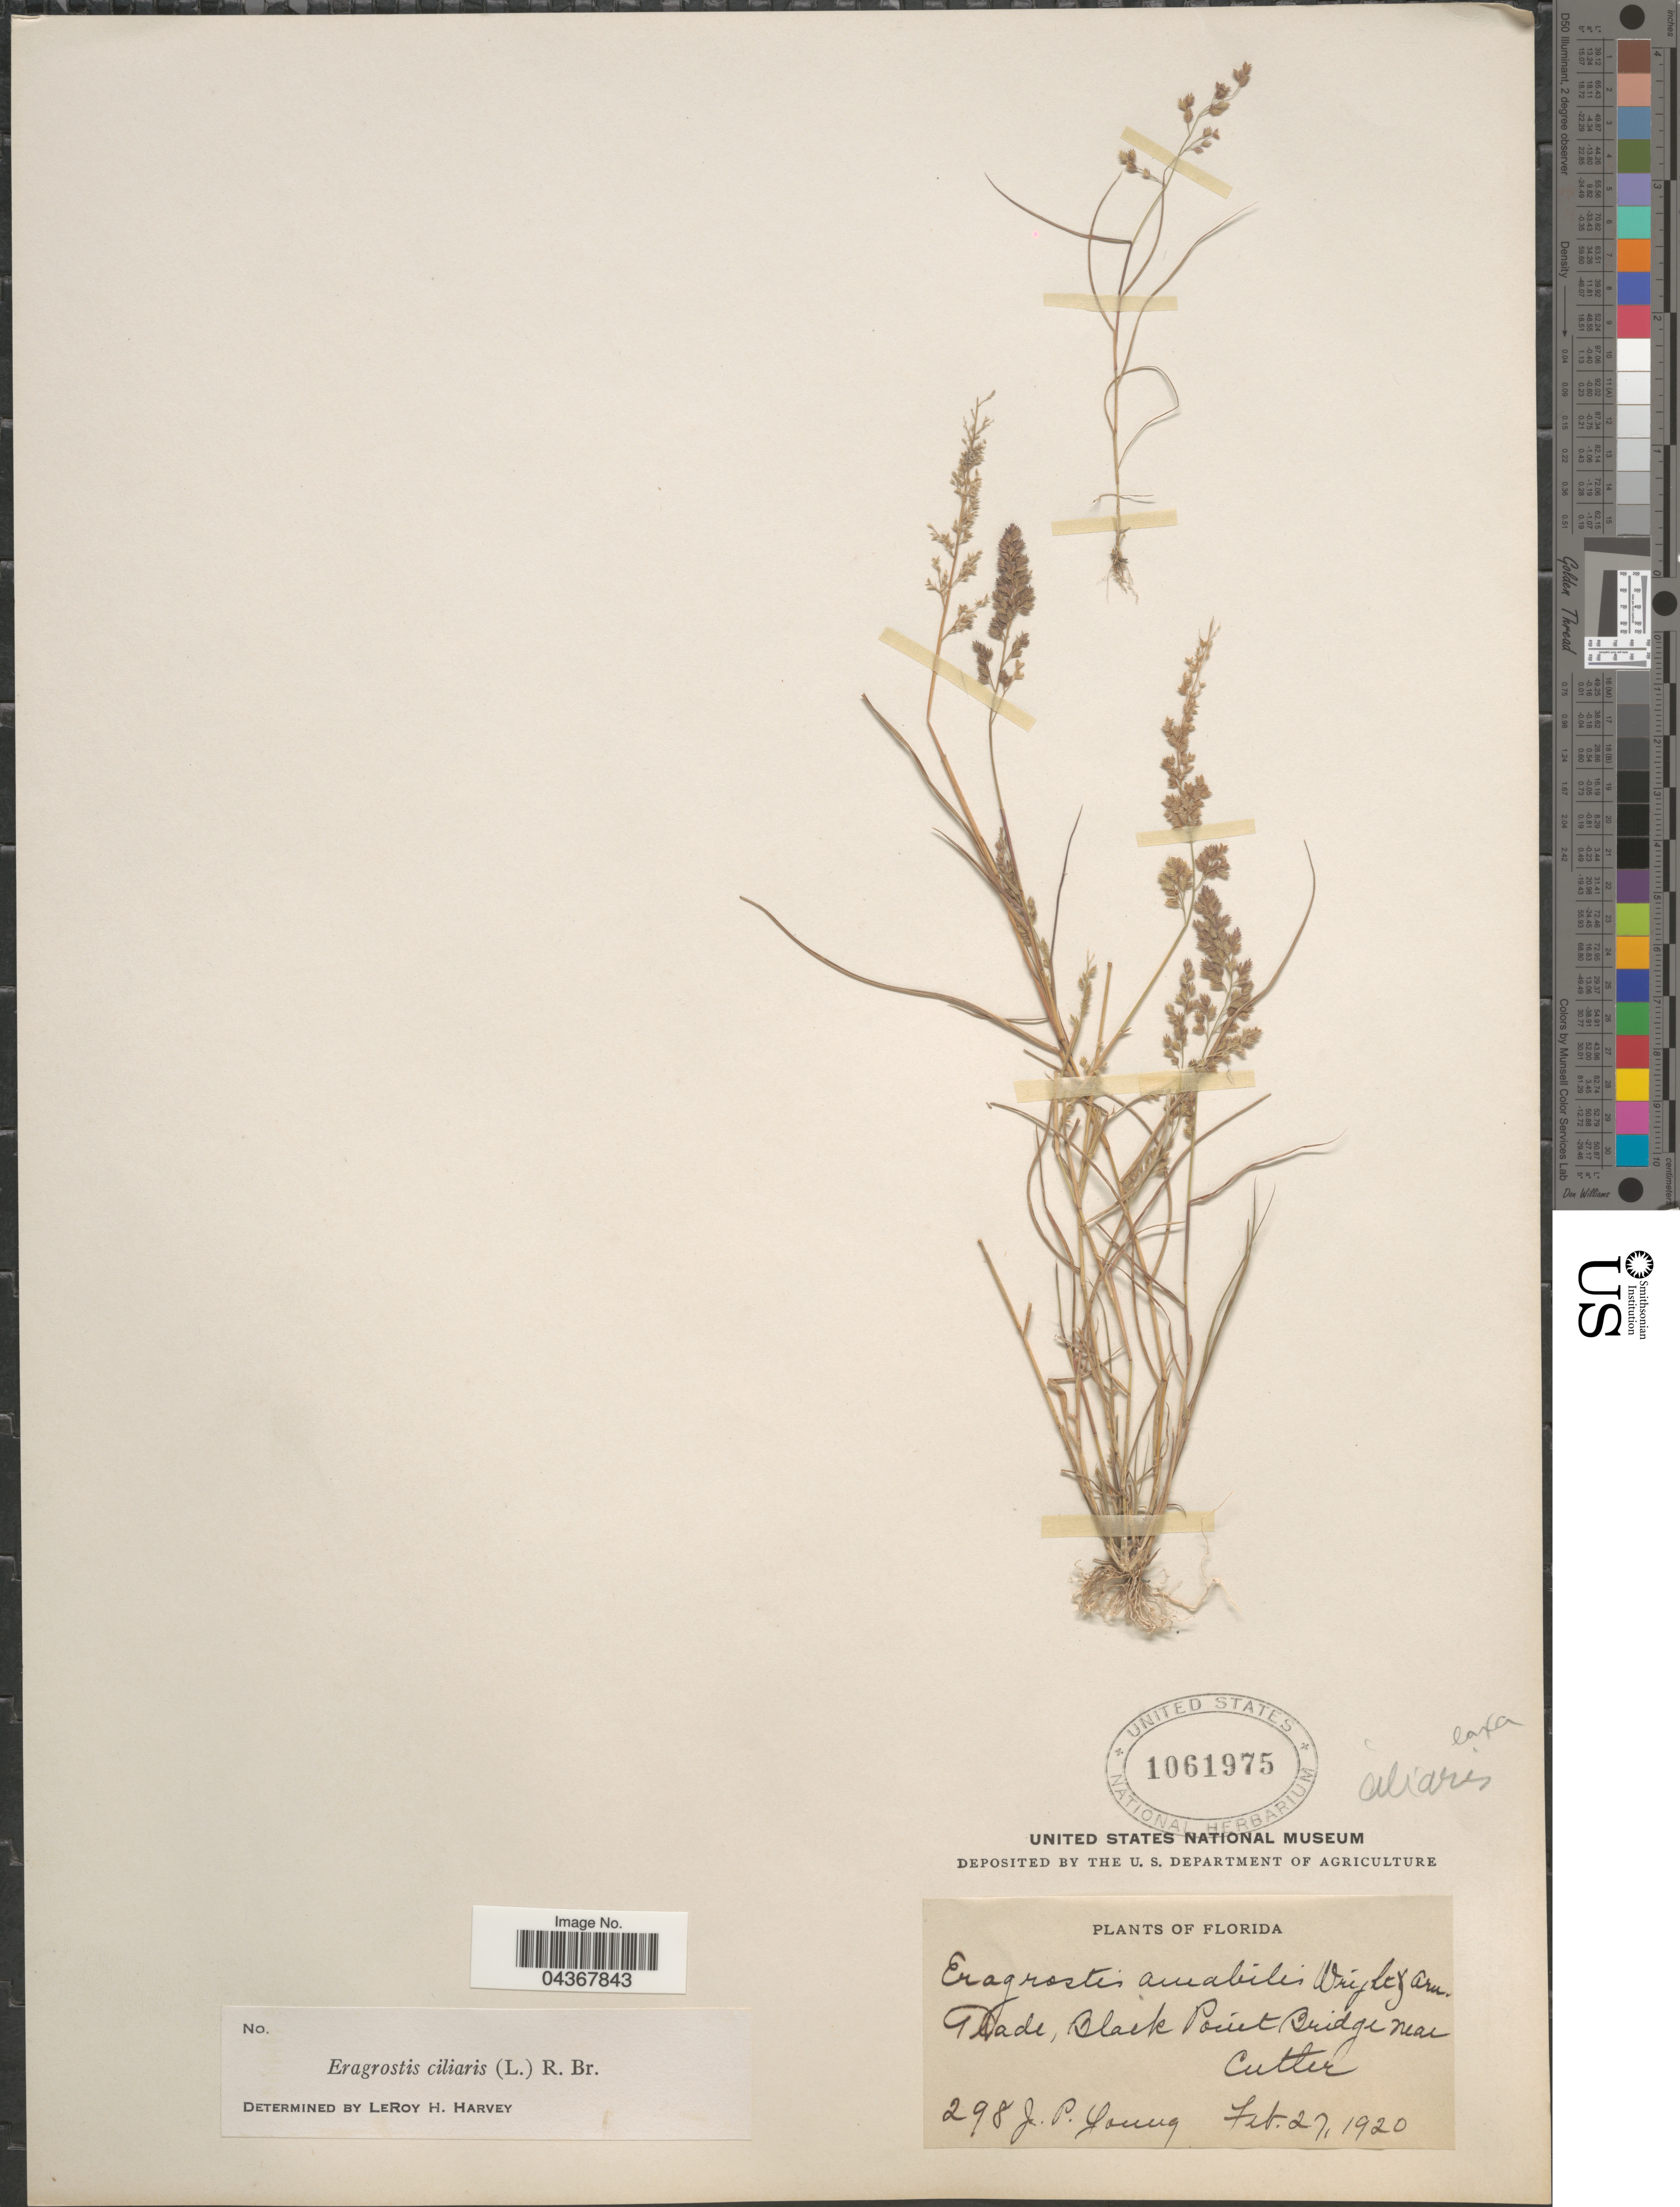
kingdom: Plantae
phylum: Tracheophyta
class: Liliopsida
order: Poales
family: Poaceae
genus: Eragrostis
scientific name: Eragrostis ciliaris var. laxa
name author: Kuntze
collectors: J. P. Young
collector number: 298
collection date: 1920-02-27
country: United States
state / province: Florida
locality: Glade, Black Point Bridge near Cutler.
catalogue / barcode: US 1061975